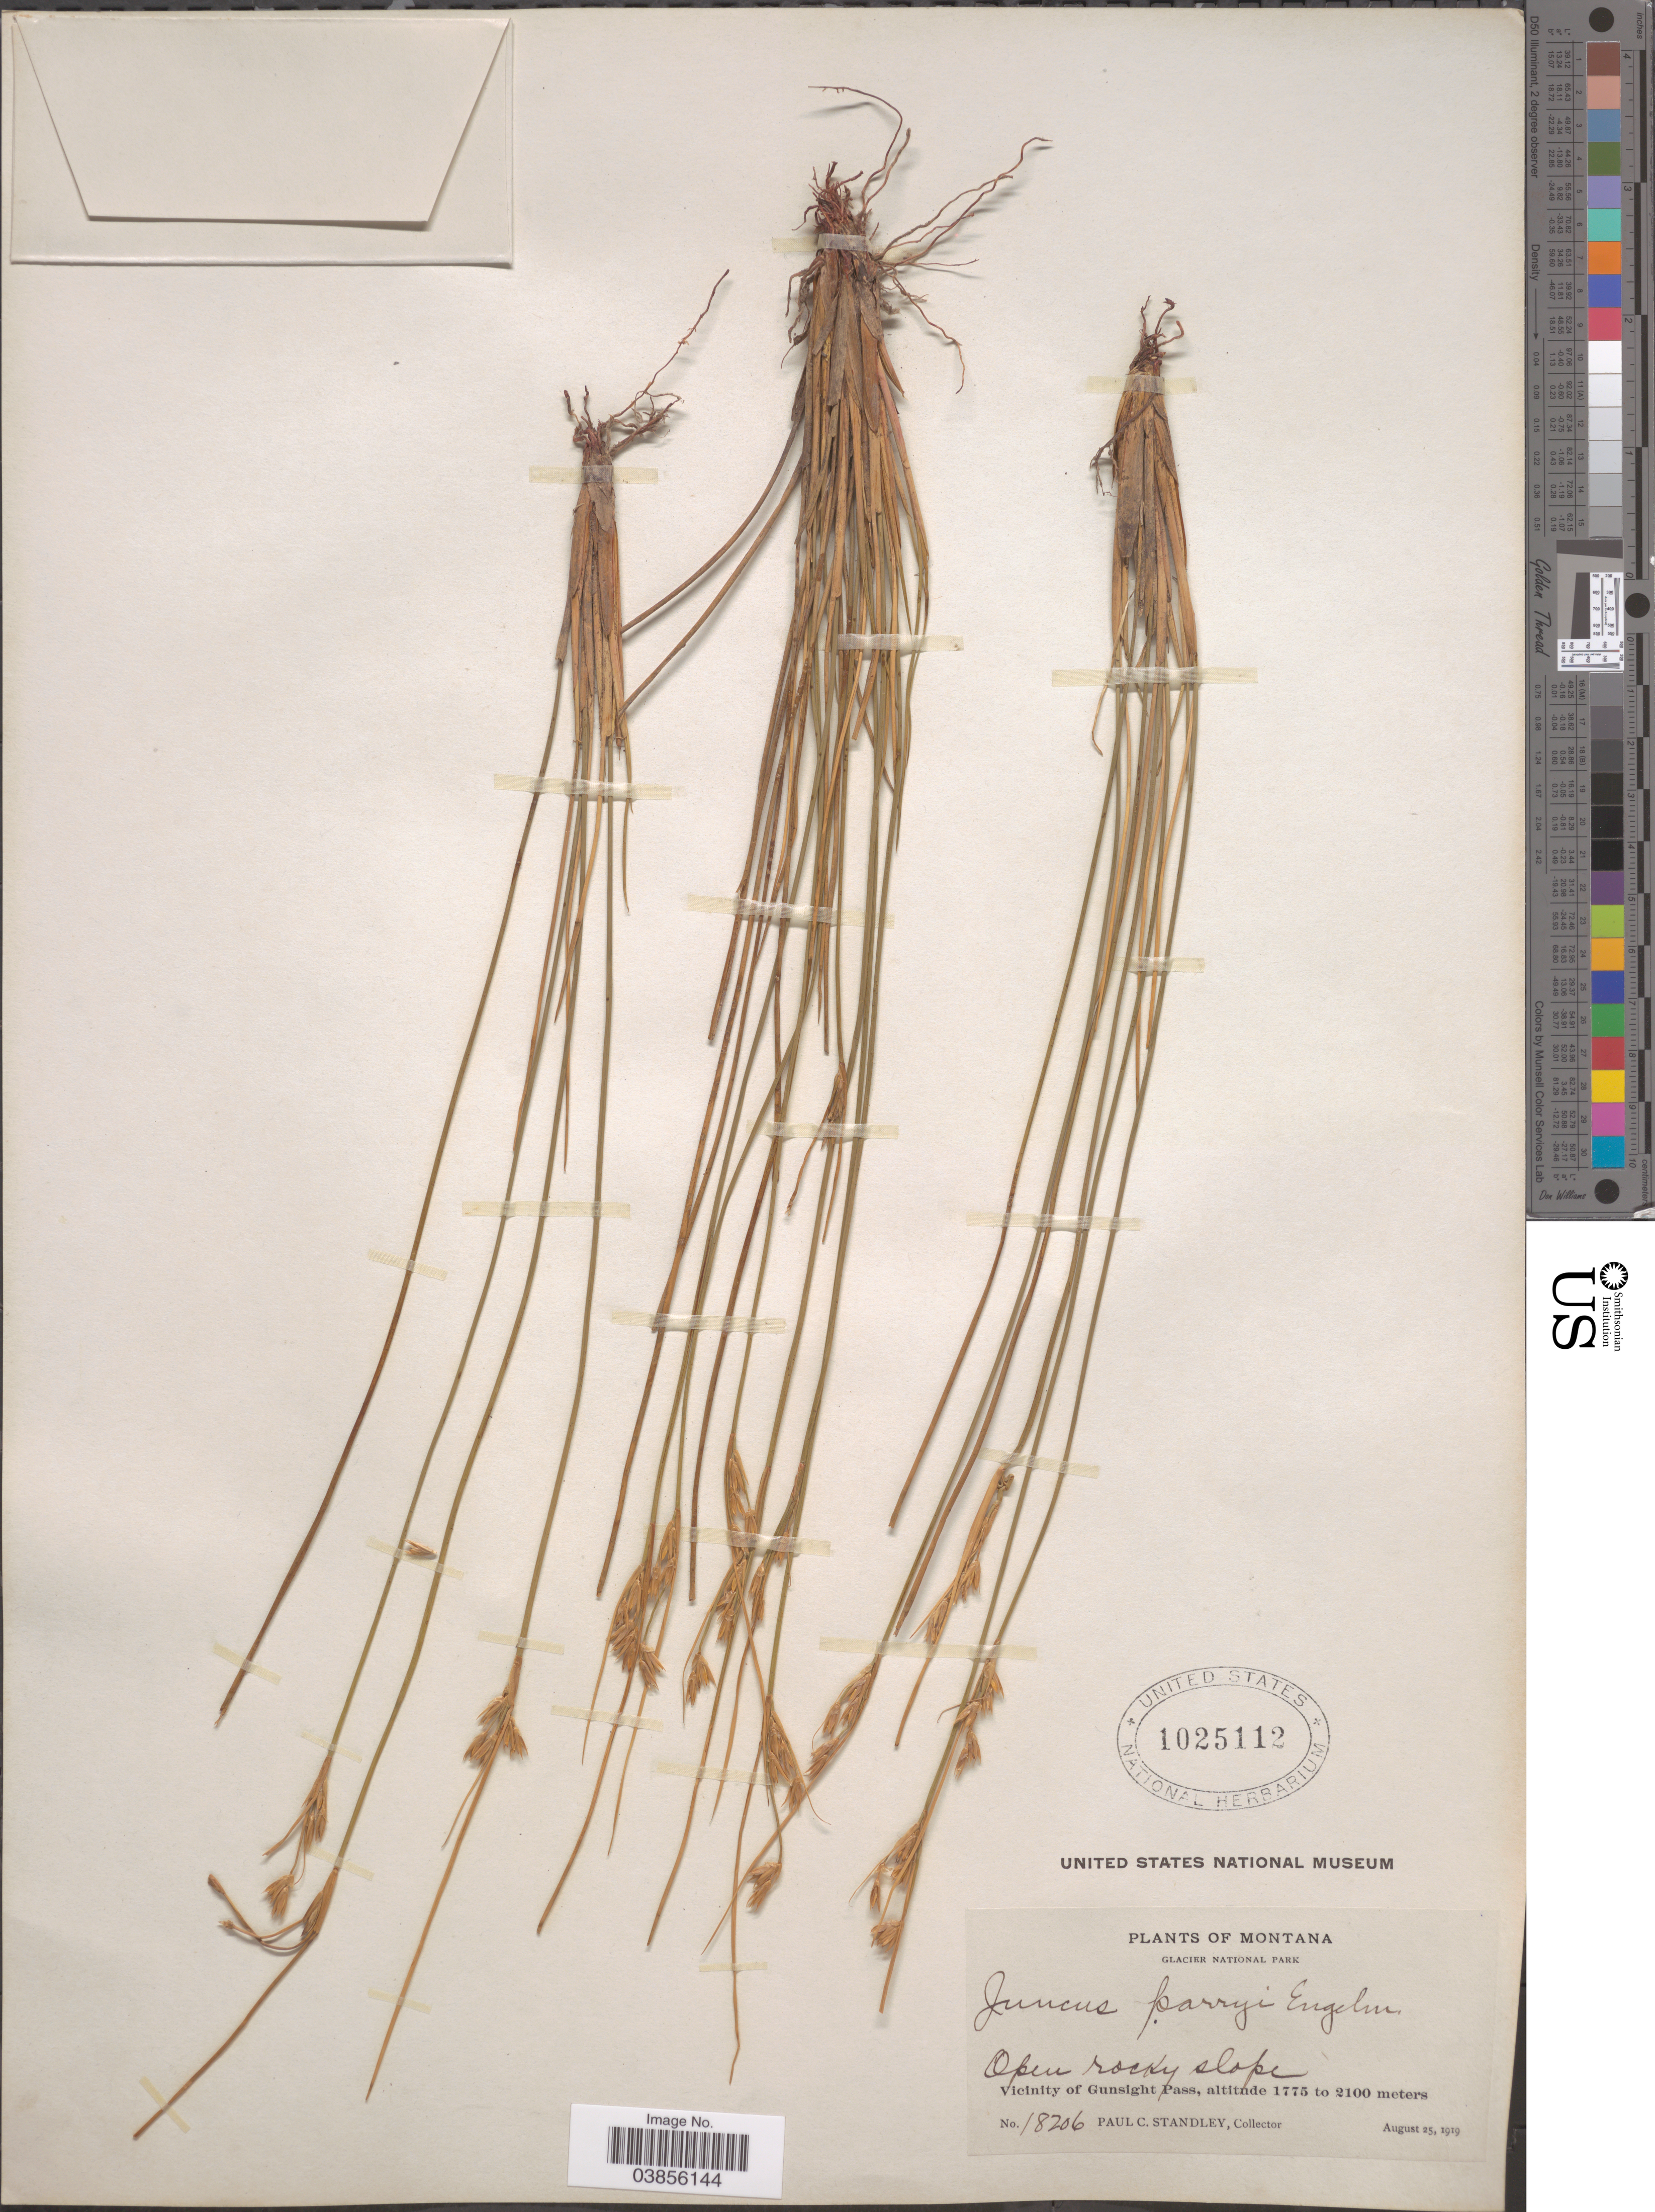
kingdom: Plantae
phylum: Tracheophyta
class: Liliopsida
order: Poales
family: Juncaceae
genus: Juncus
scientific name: Juncus parryi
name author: Engelm.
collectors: P. C. Standley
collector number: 18206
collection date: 1919-08-25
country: United States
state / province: Montana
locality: Glacier National Park. Vicinity of Gunsight Pass.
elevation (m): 1775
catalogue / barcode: US 1025112